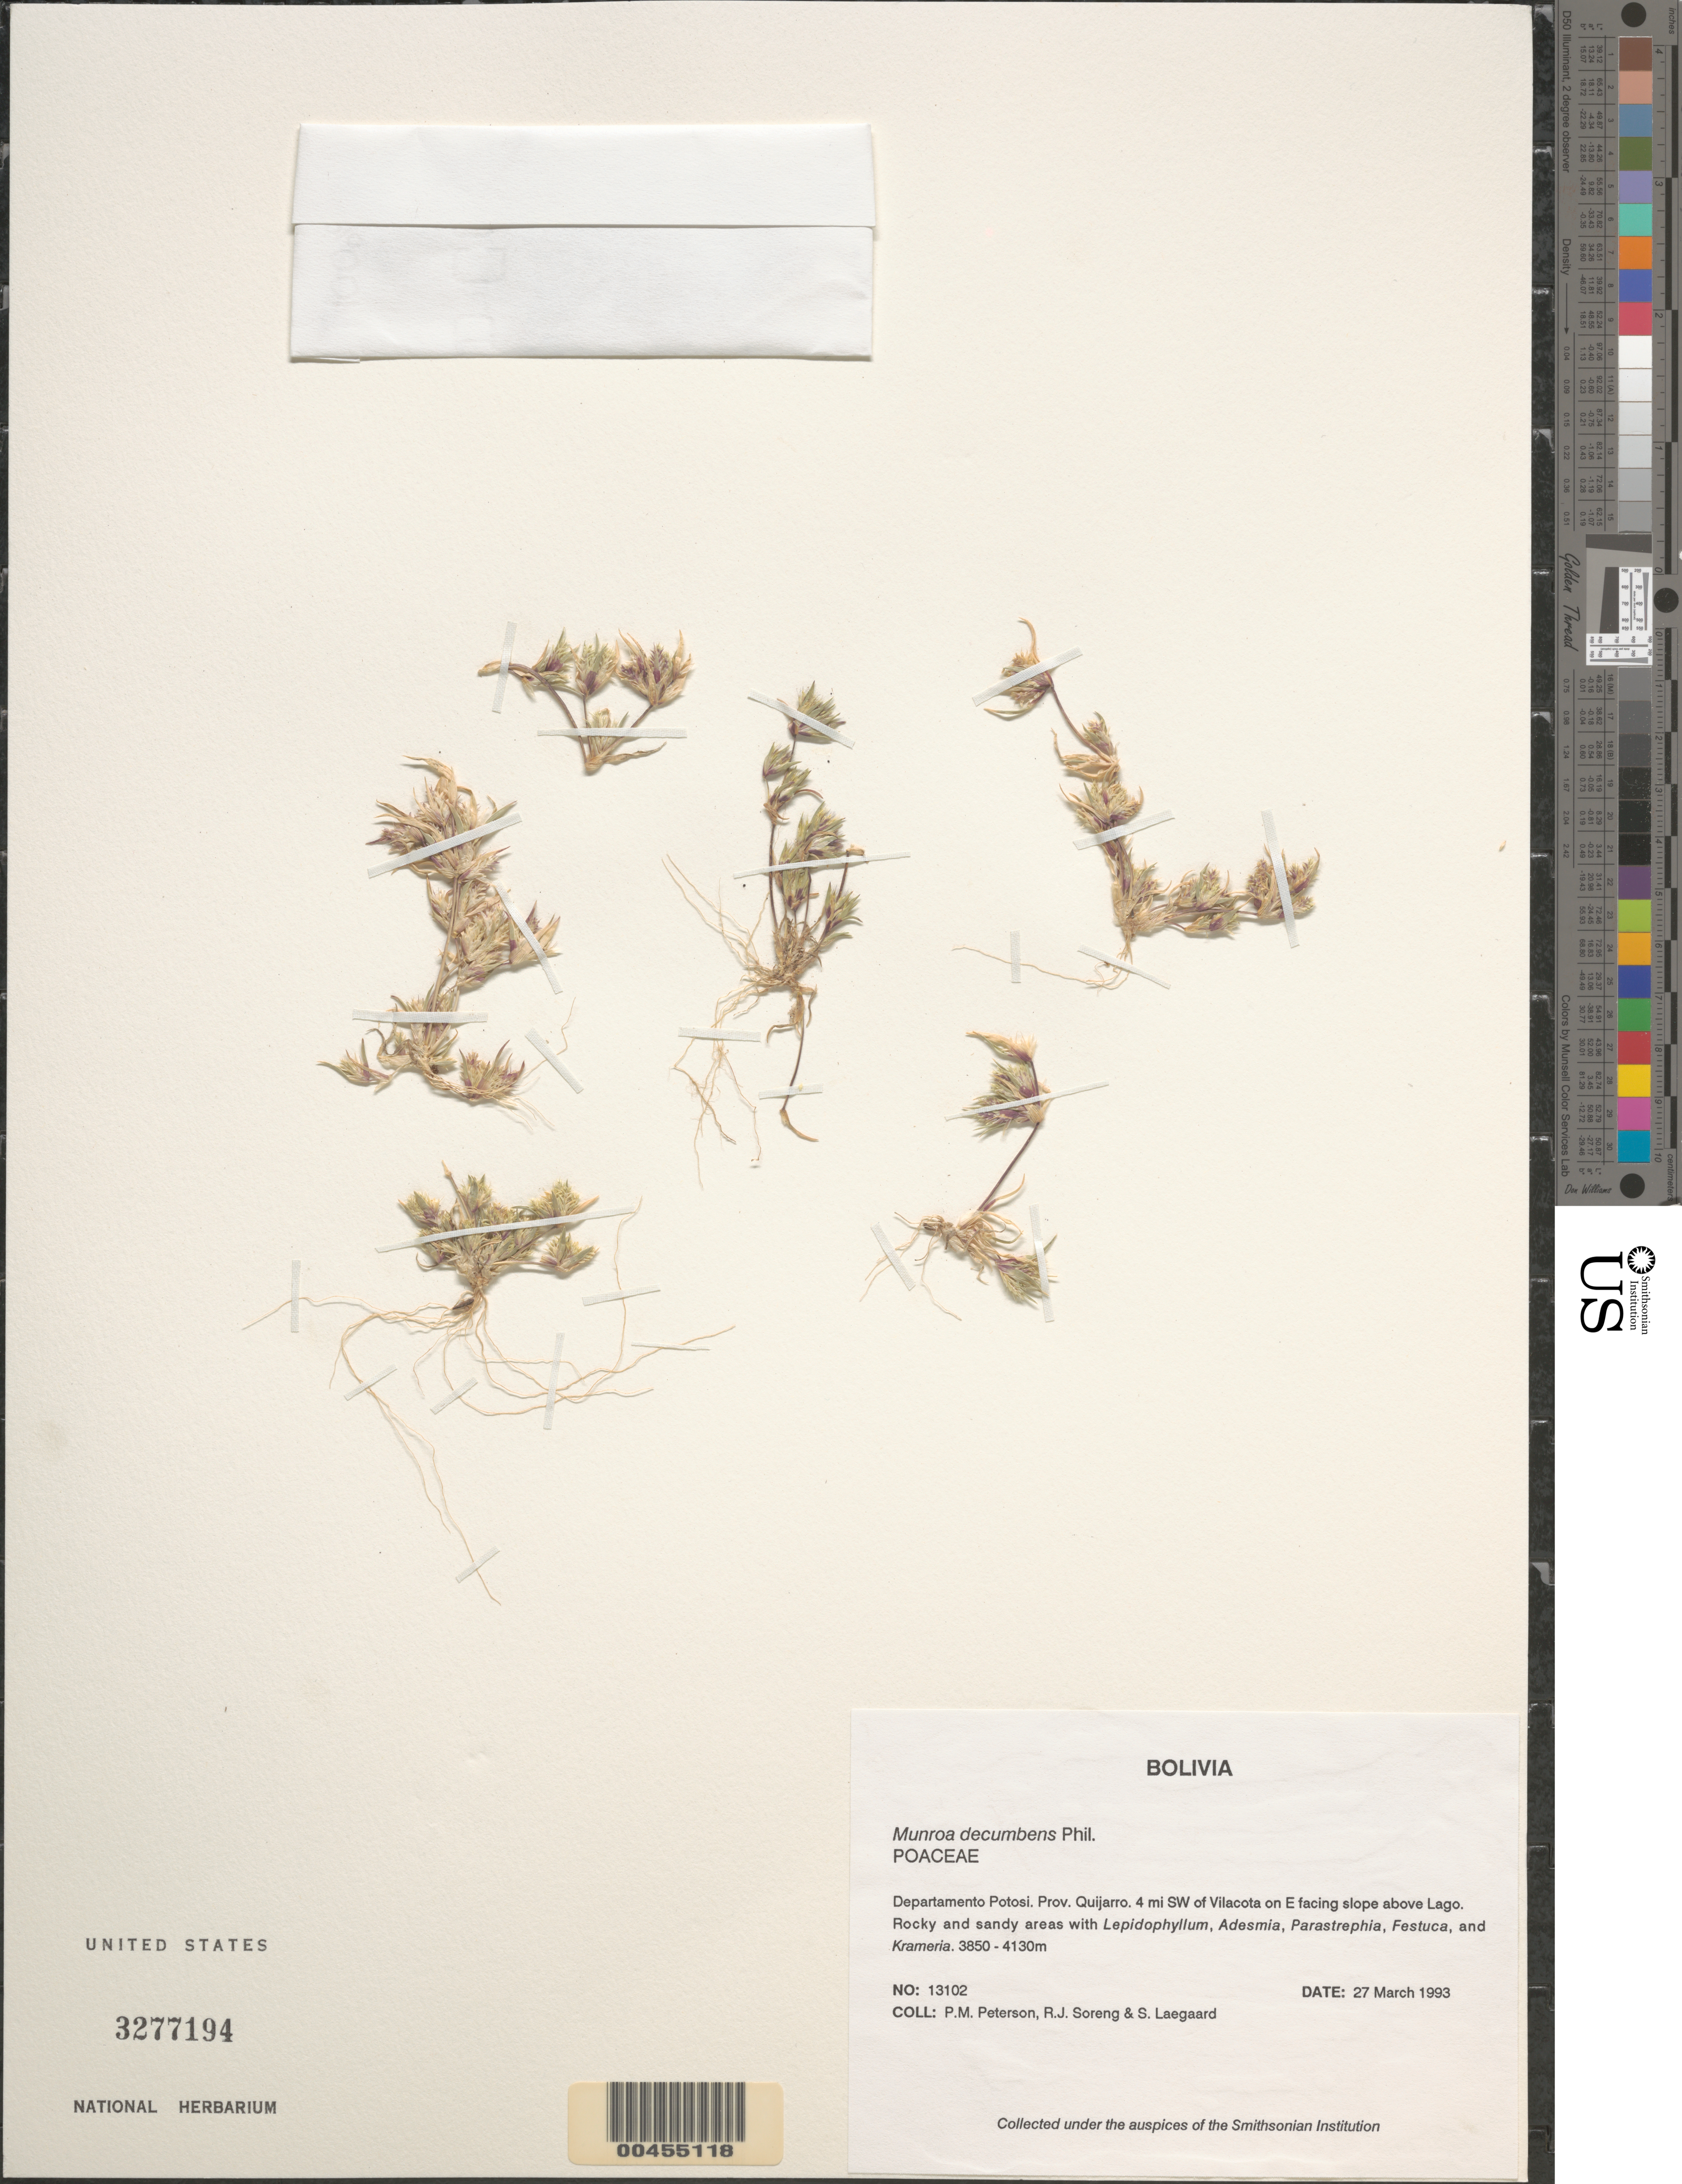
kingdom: Plantae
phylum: Tracheophyta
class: Liliopsida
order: Poales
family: Poaceae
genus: Munroa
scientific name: Munroa decumbens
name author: Phil.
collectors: P. M. Peterson, R. J. Soreng & S. Lægaard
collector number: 13102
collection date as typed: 27 Mar 1993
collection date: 1993-03-27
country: Bolivia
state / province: Potosí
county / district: Quijarro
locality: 4 mi SW of Villa Alota on E facing slope above lago.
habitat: Rocky and sandy areas with Lepidophyllum, Adesmia, Parastrephia, Festuca, and Krameria.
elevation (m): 3850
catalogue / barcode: US 3277194